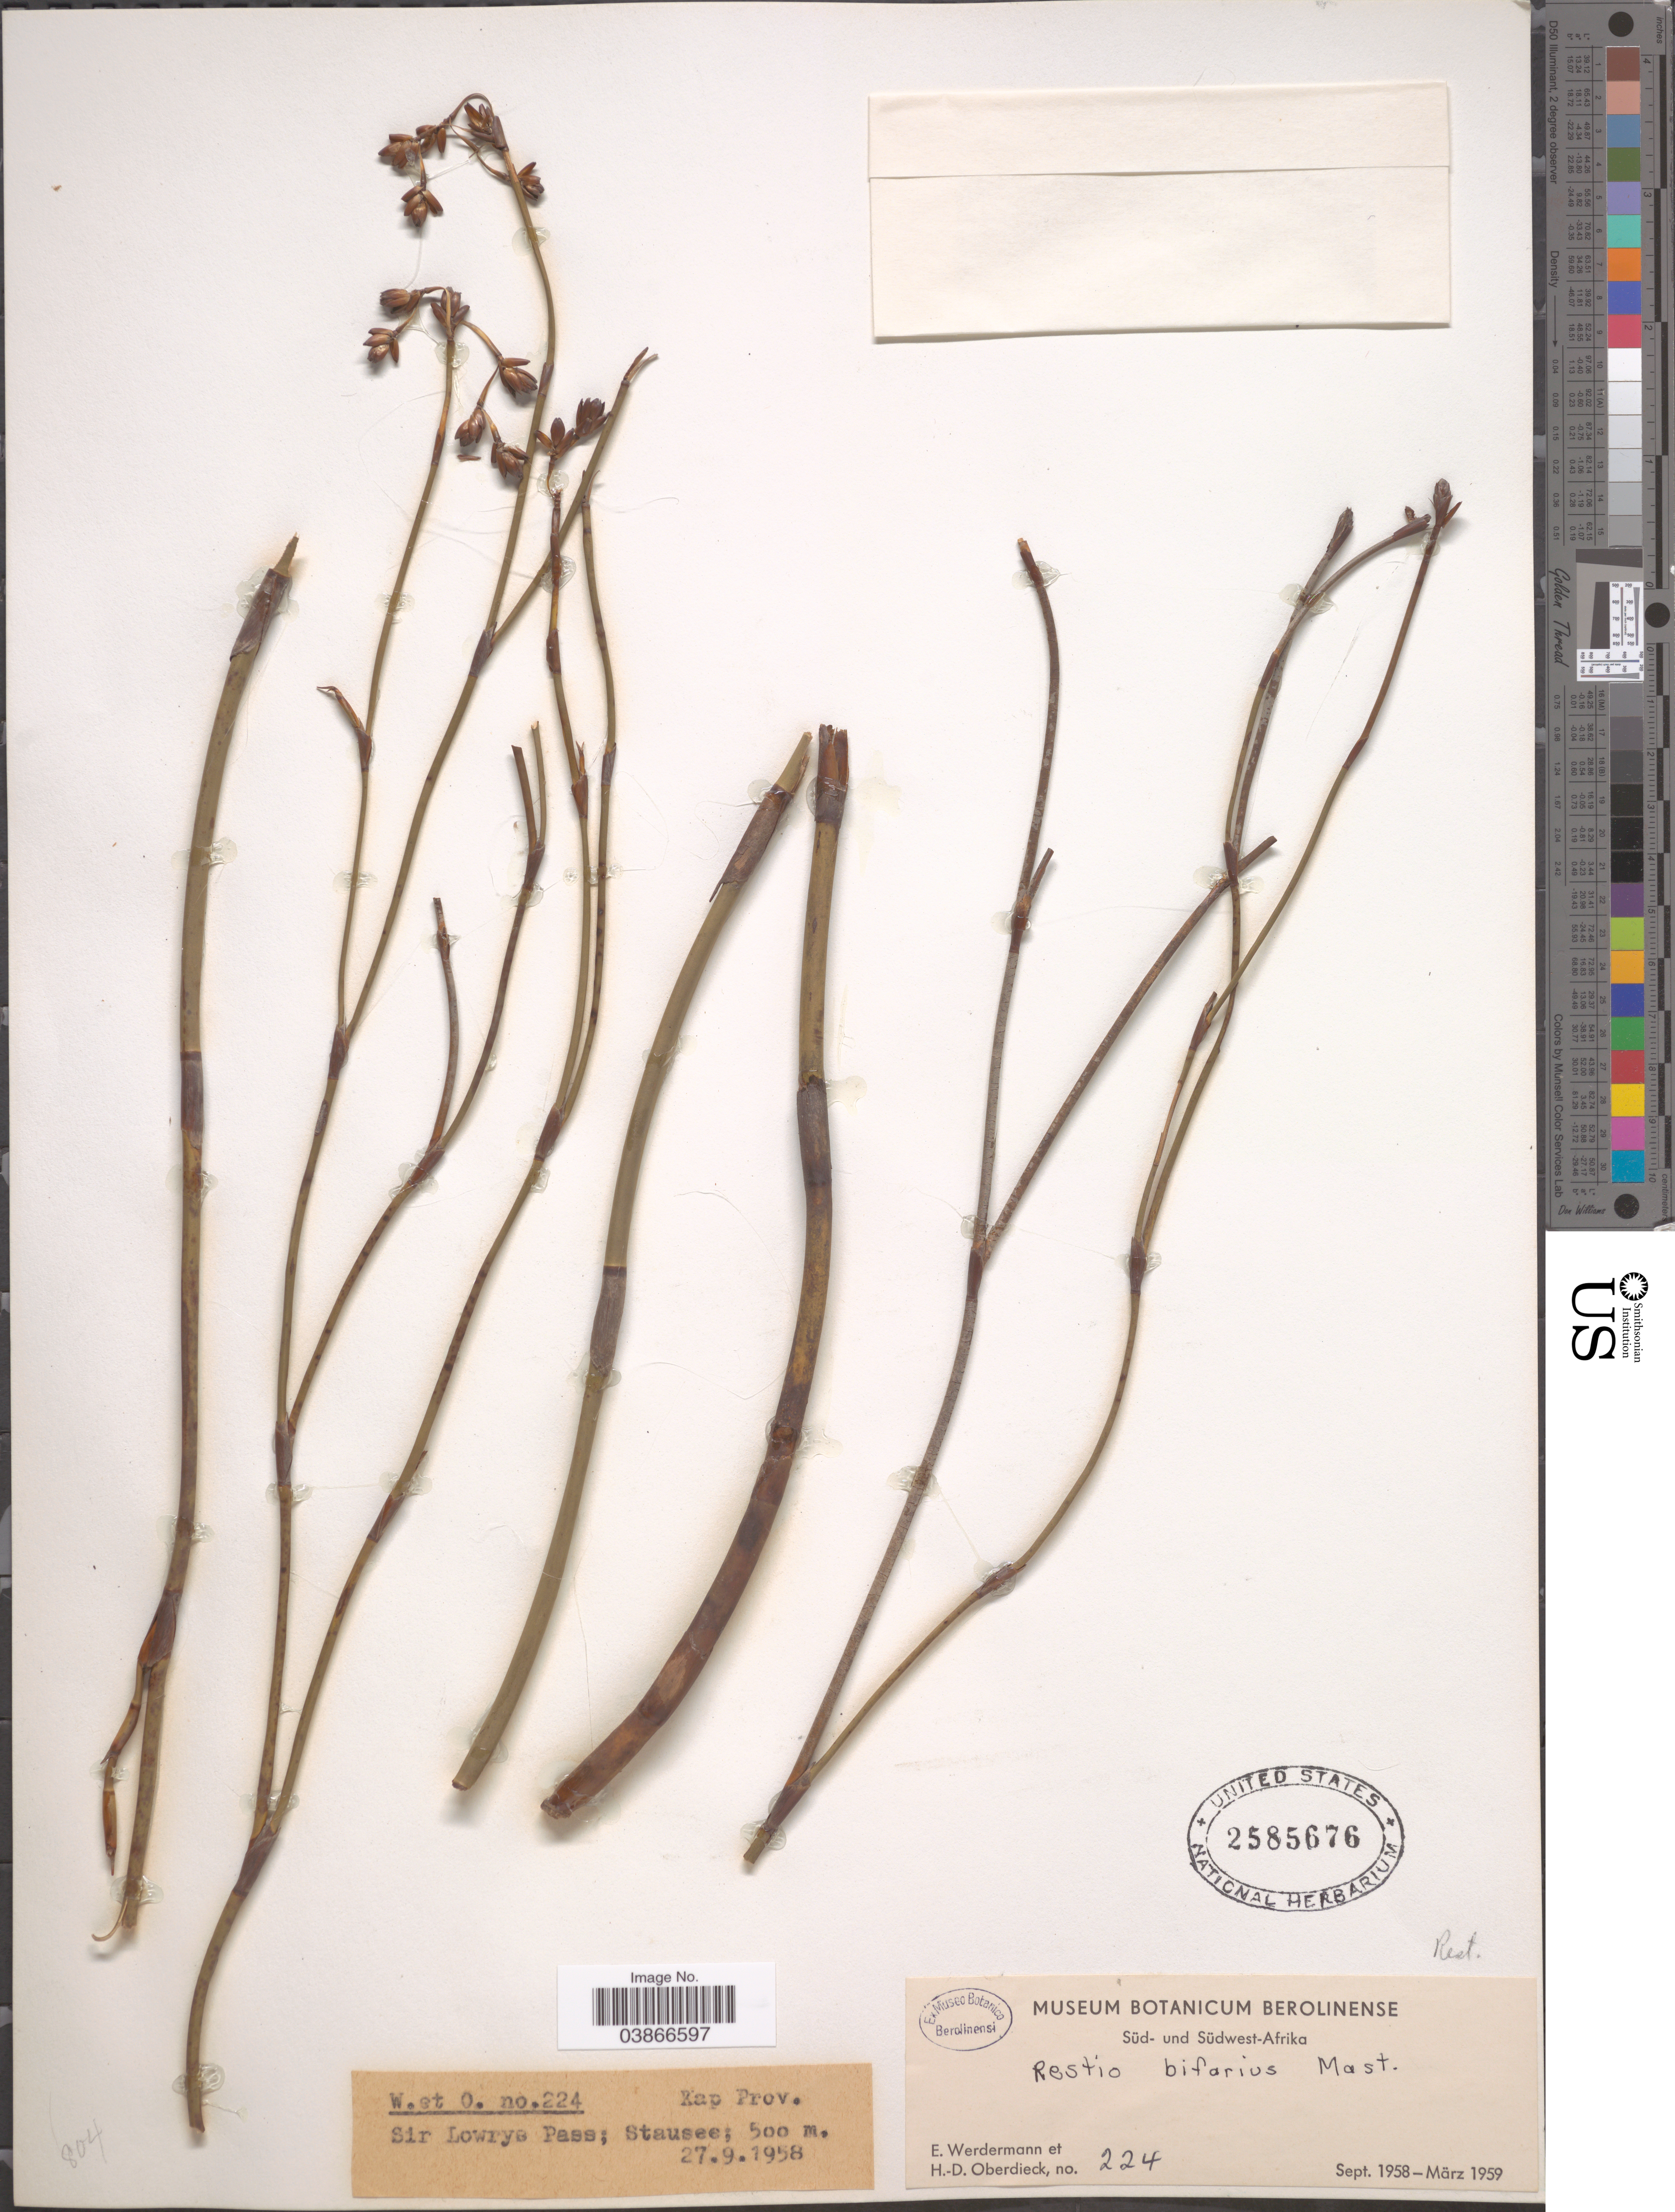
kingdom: Plantae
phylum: Tracheophyta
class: Liliopsida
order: Poales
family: Restionaceae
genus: Restio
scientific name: Restio bifurcus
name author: Nees ex Mast.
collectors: E. Werdermann & H. Oberdieck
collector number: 224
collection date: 1958-09/1959-03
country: South Africa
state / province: Western Cape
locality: Kap Prov. Süd- und Südwest-Afrika. Sir Lowrys Pass; Stausee.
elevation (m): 500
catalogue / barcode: US 2585676